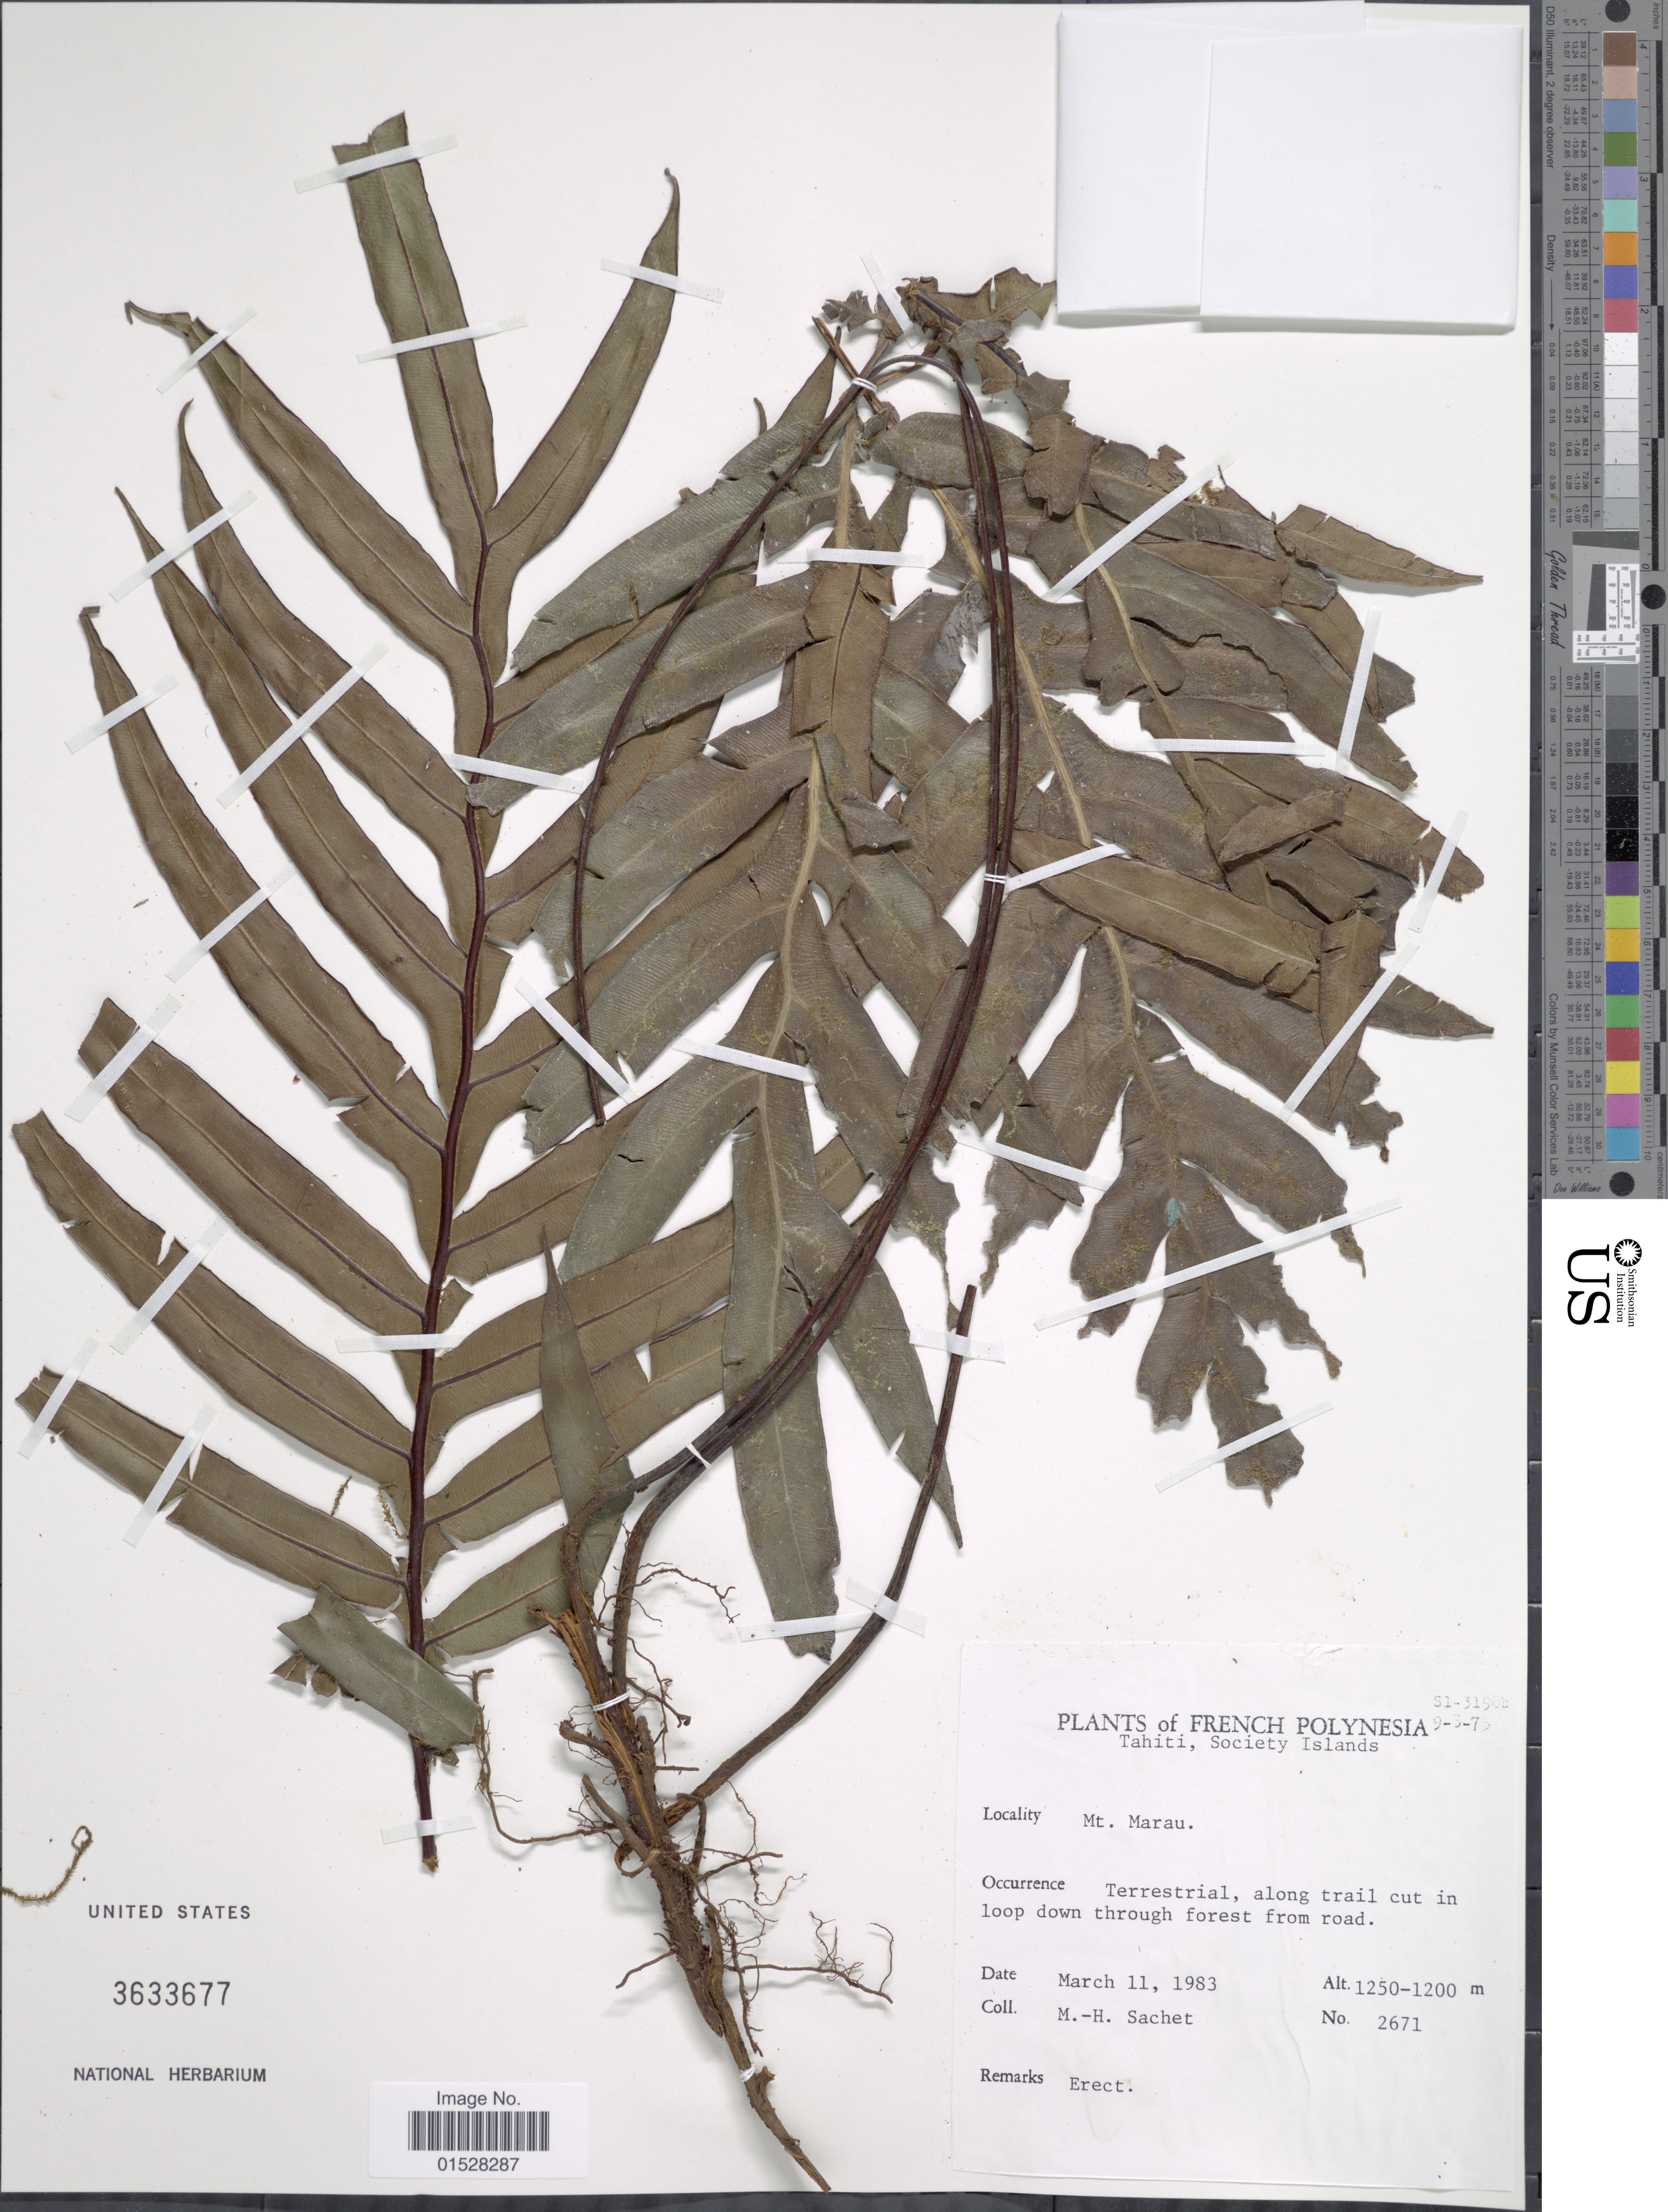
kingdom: Plantae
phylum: Tracheophyta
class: Polypodiopsida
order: Polypodiales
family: Blechnaceae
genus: Blechnum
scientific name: Blechnum melanocaulon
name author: (Brack.) T.C. Chambers & P. A. Farrant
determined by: Florence, J.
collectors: M.-H. Sachet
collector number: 2671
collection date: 1983-03-11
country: French Polynesia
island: Tahiti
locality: Society Islands, Tahiti Island, Mt. Marau, along trail cut in loop down through forest from road.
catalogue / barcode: US 3633677